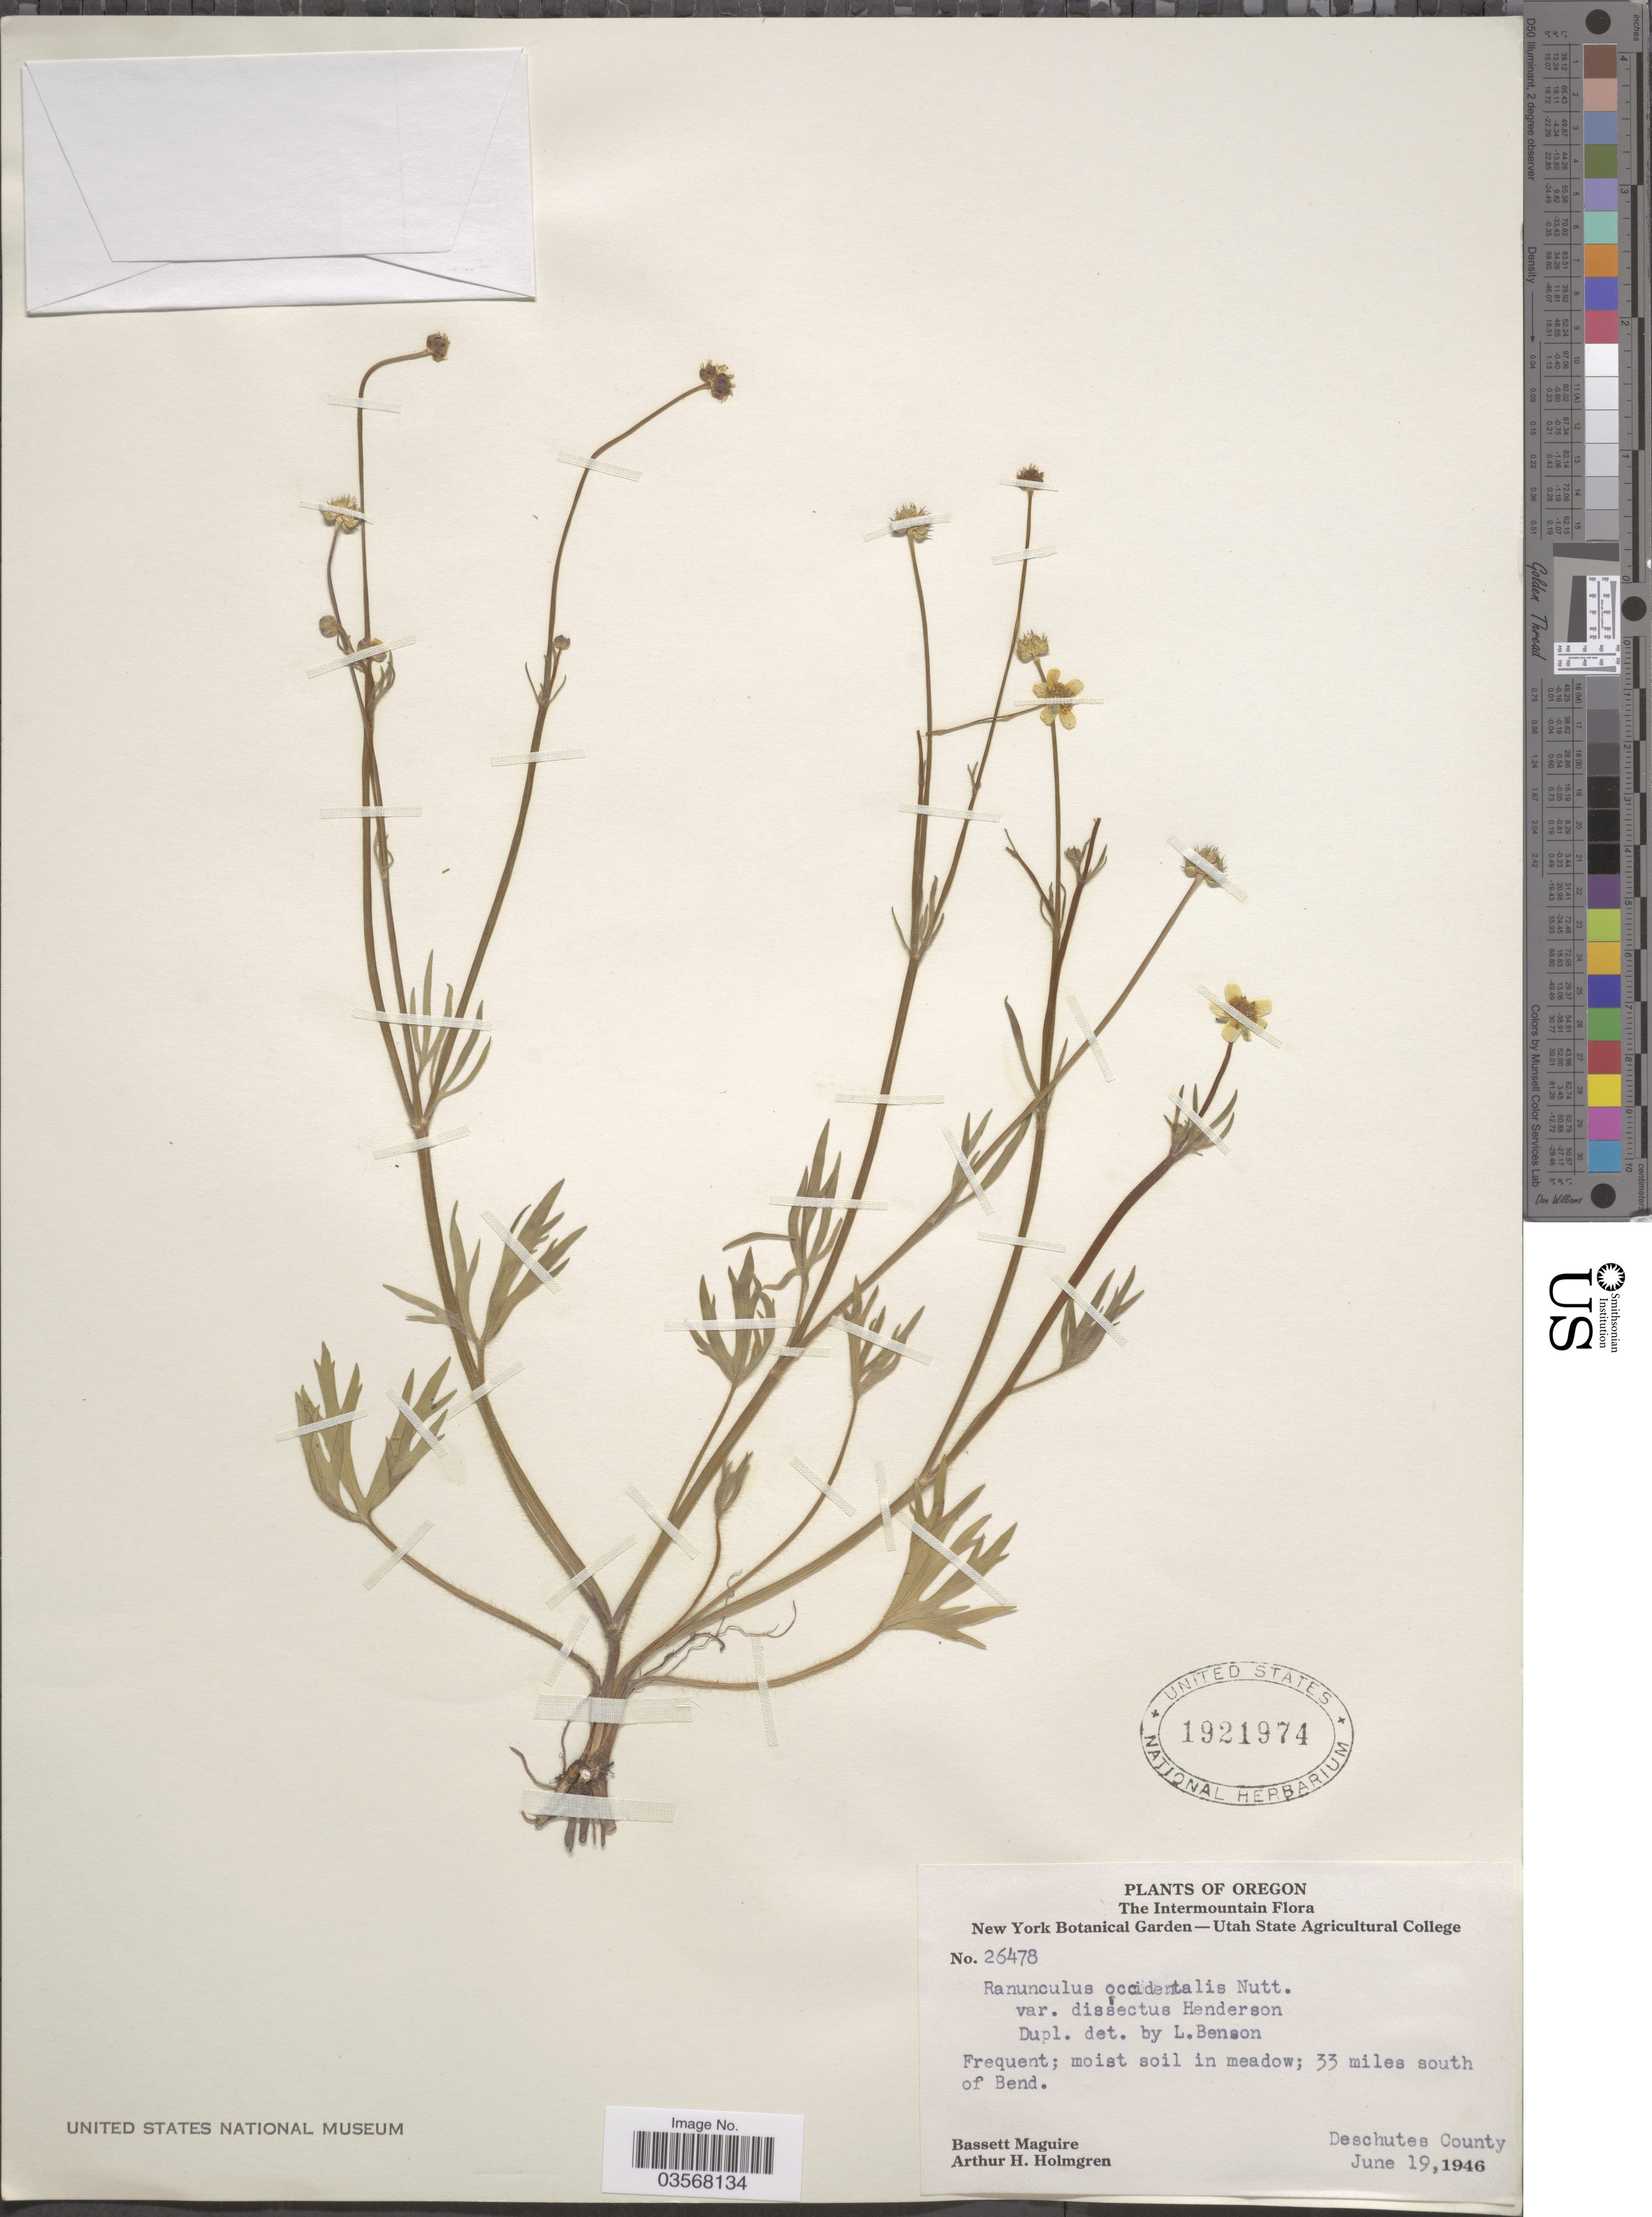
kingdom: Plantae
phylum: Tracheophyta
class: Magnoliopsida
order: Ranunculales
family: Ranunculaceae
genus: Ranunculus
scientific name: Ranunculus occidentalis var. dissectus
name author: L.F. Hend.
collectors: B. Maguire & A. H. Holmgren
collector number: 26478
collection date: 1946-06-19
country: United States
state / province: Oregon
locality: The Intermountain. 33 miles south of Bend. Deschutes County.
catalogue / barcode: US 1921974